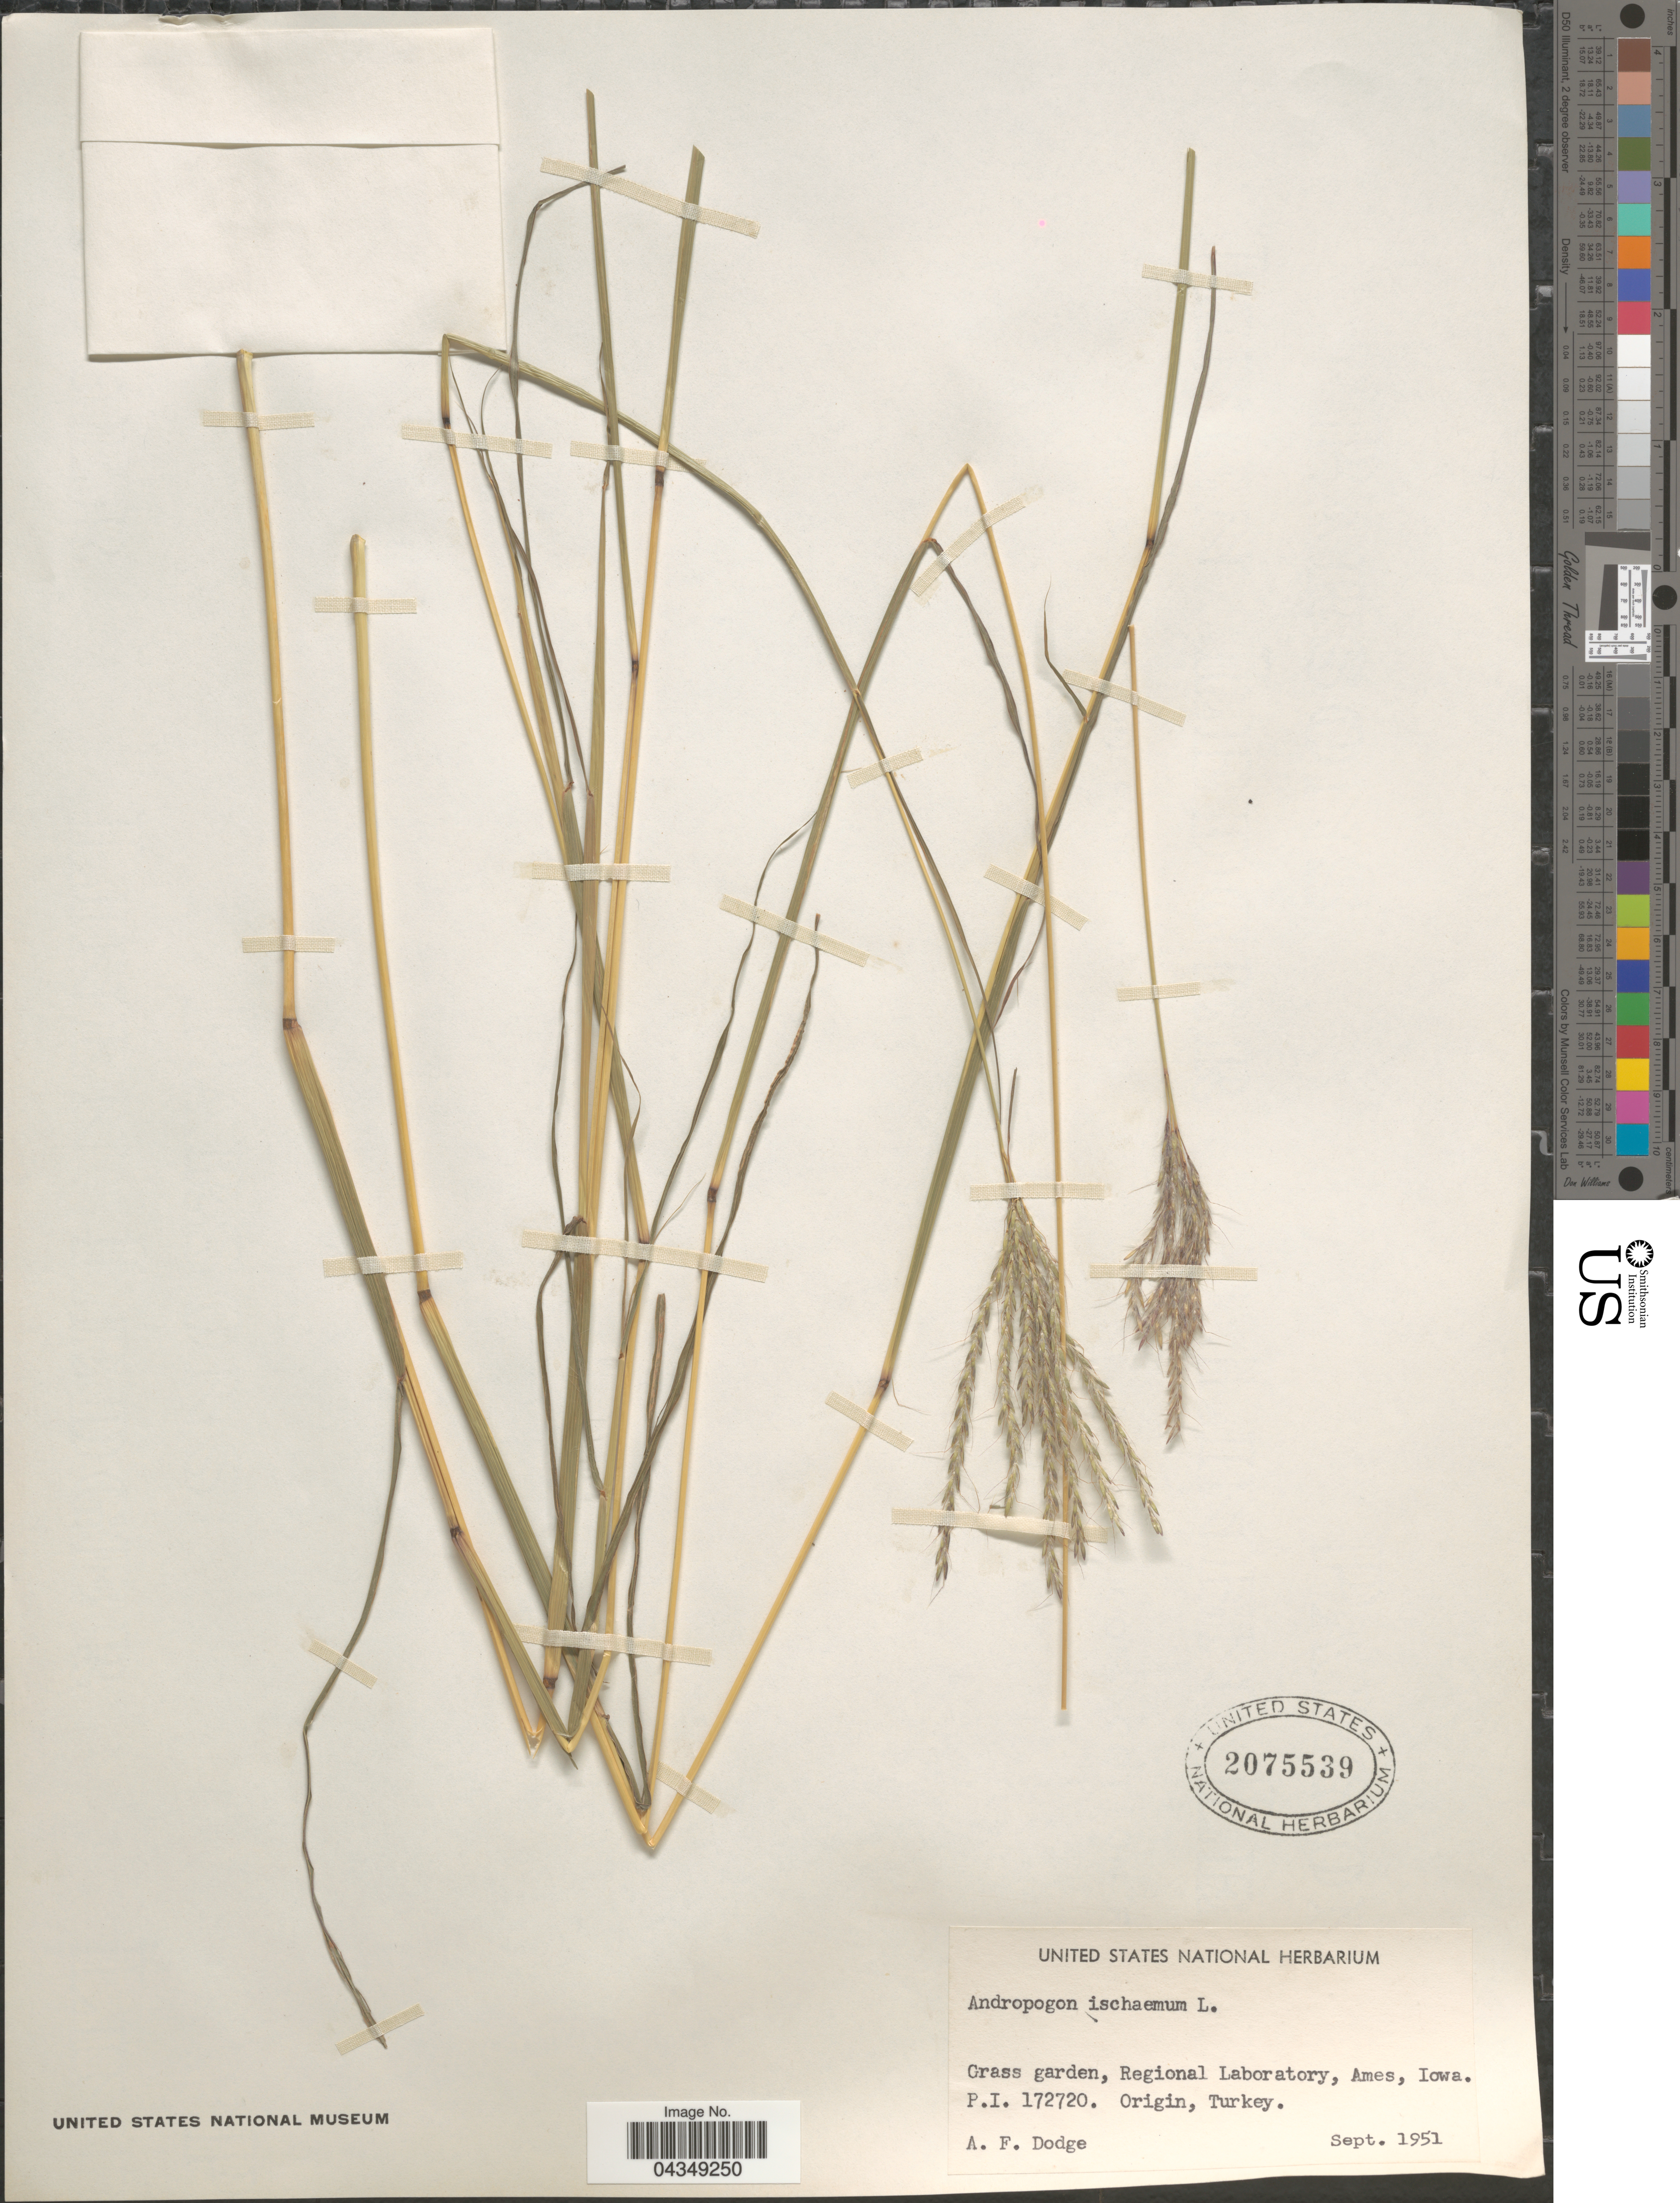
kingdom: Plantae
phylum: Tracheophyta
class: Liliopsida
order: Poales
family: Poaceae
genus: Bothriochloa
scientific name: Bothriochloa ischaemum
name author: (L.) Keng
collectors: A. Dodge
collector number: P.I. 172720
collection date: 1951-09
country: United States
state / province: Iowa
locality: Grass garden, Regional Laboratory, Ames.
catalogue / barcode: US 2075539